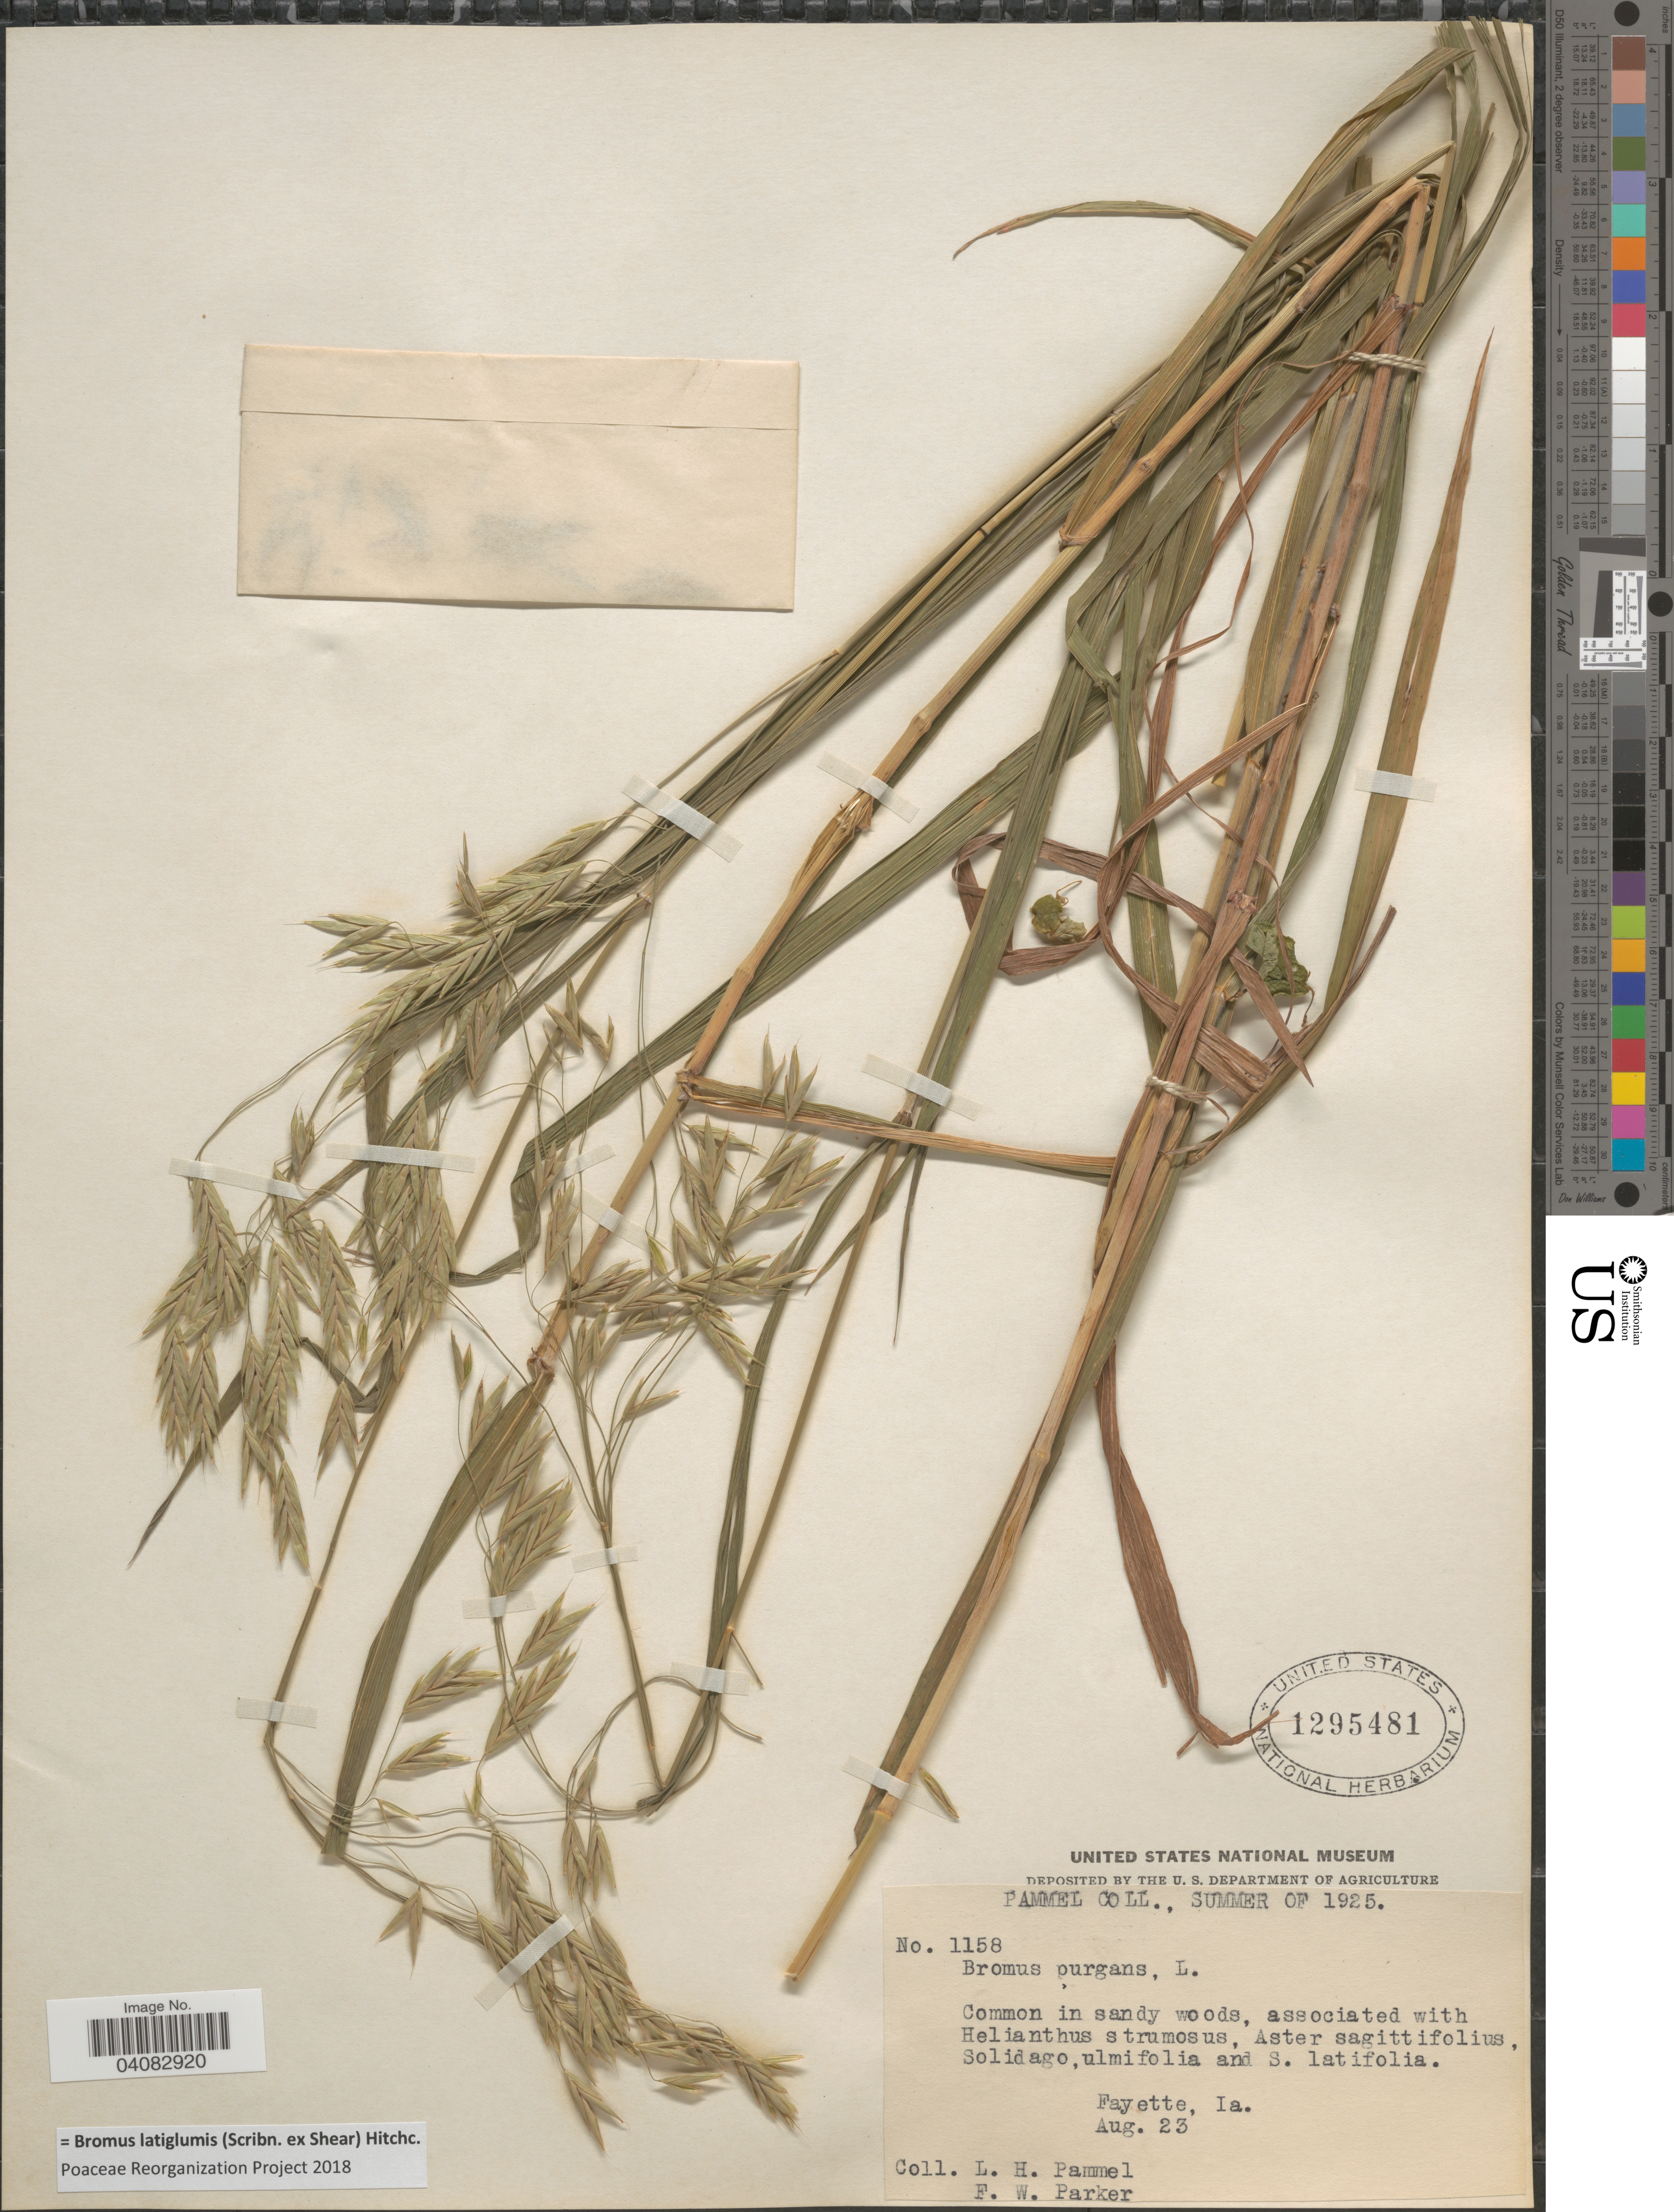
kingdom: Plantae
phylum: Tracheophyta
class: Liliopsida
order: Poales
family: Poaceae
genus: Bromus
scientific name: Bromus latiglumis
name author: (Scribn. ex Shear) Hitchc.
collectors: L. Pammel & F. Parker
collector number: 1158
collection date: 1925-08-23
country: United States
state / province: Iowa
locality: Fayette.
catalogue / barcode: US 1295481